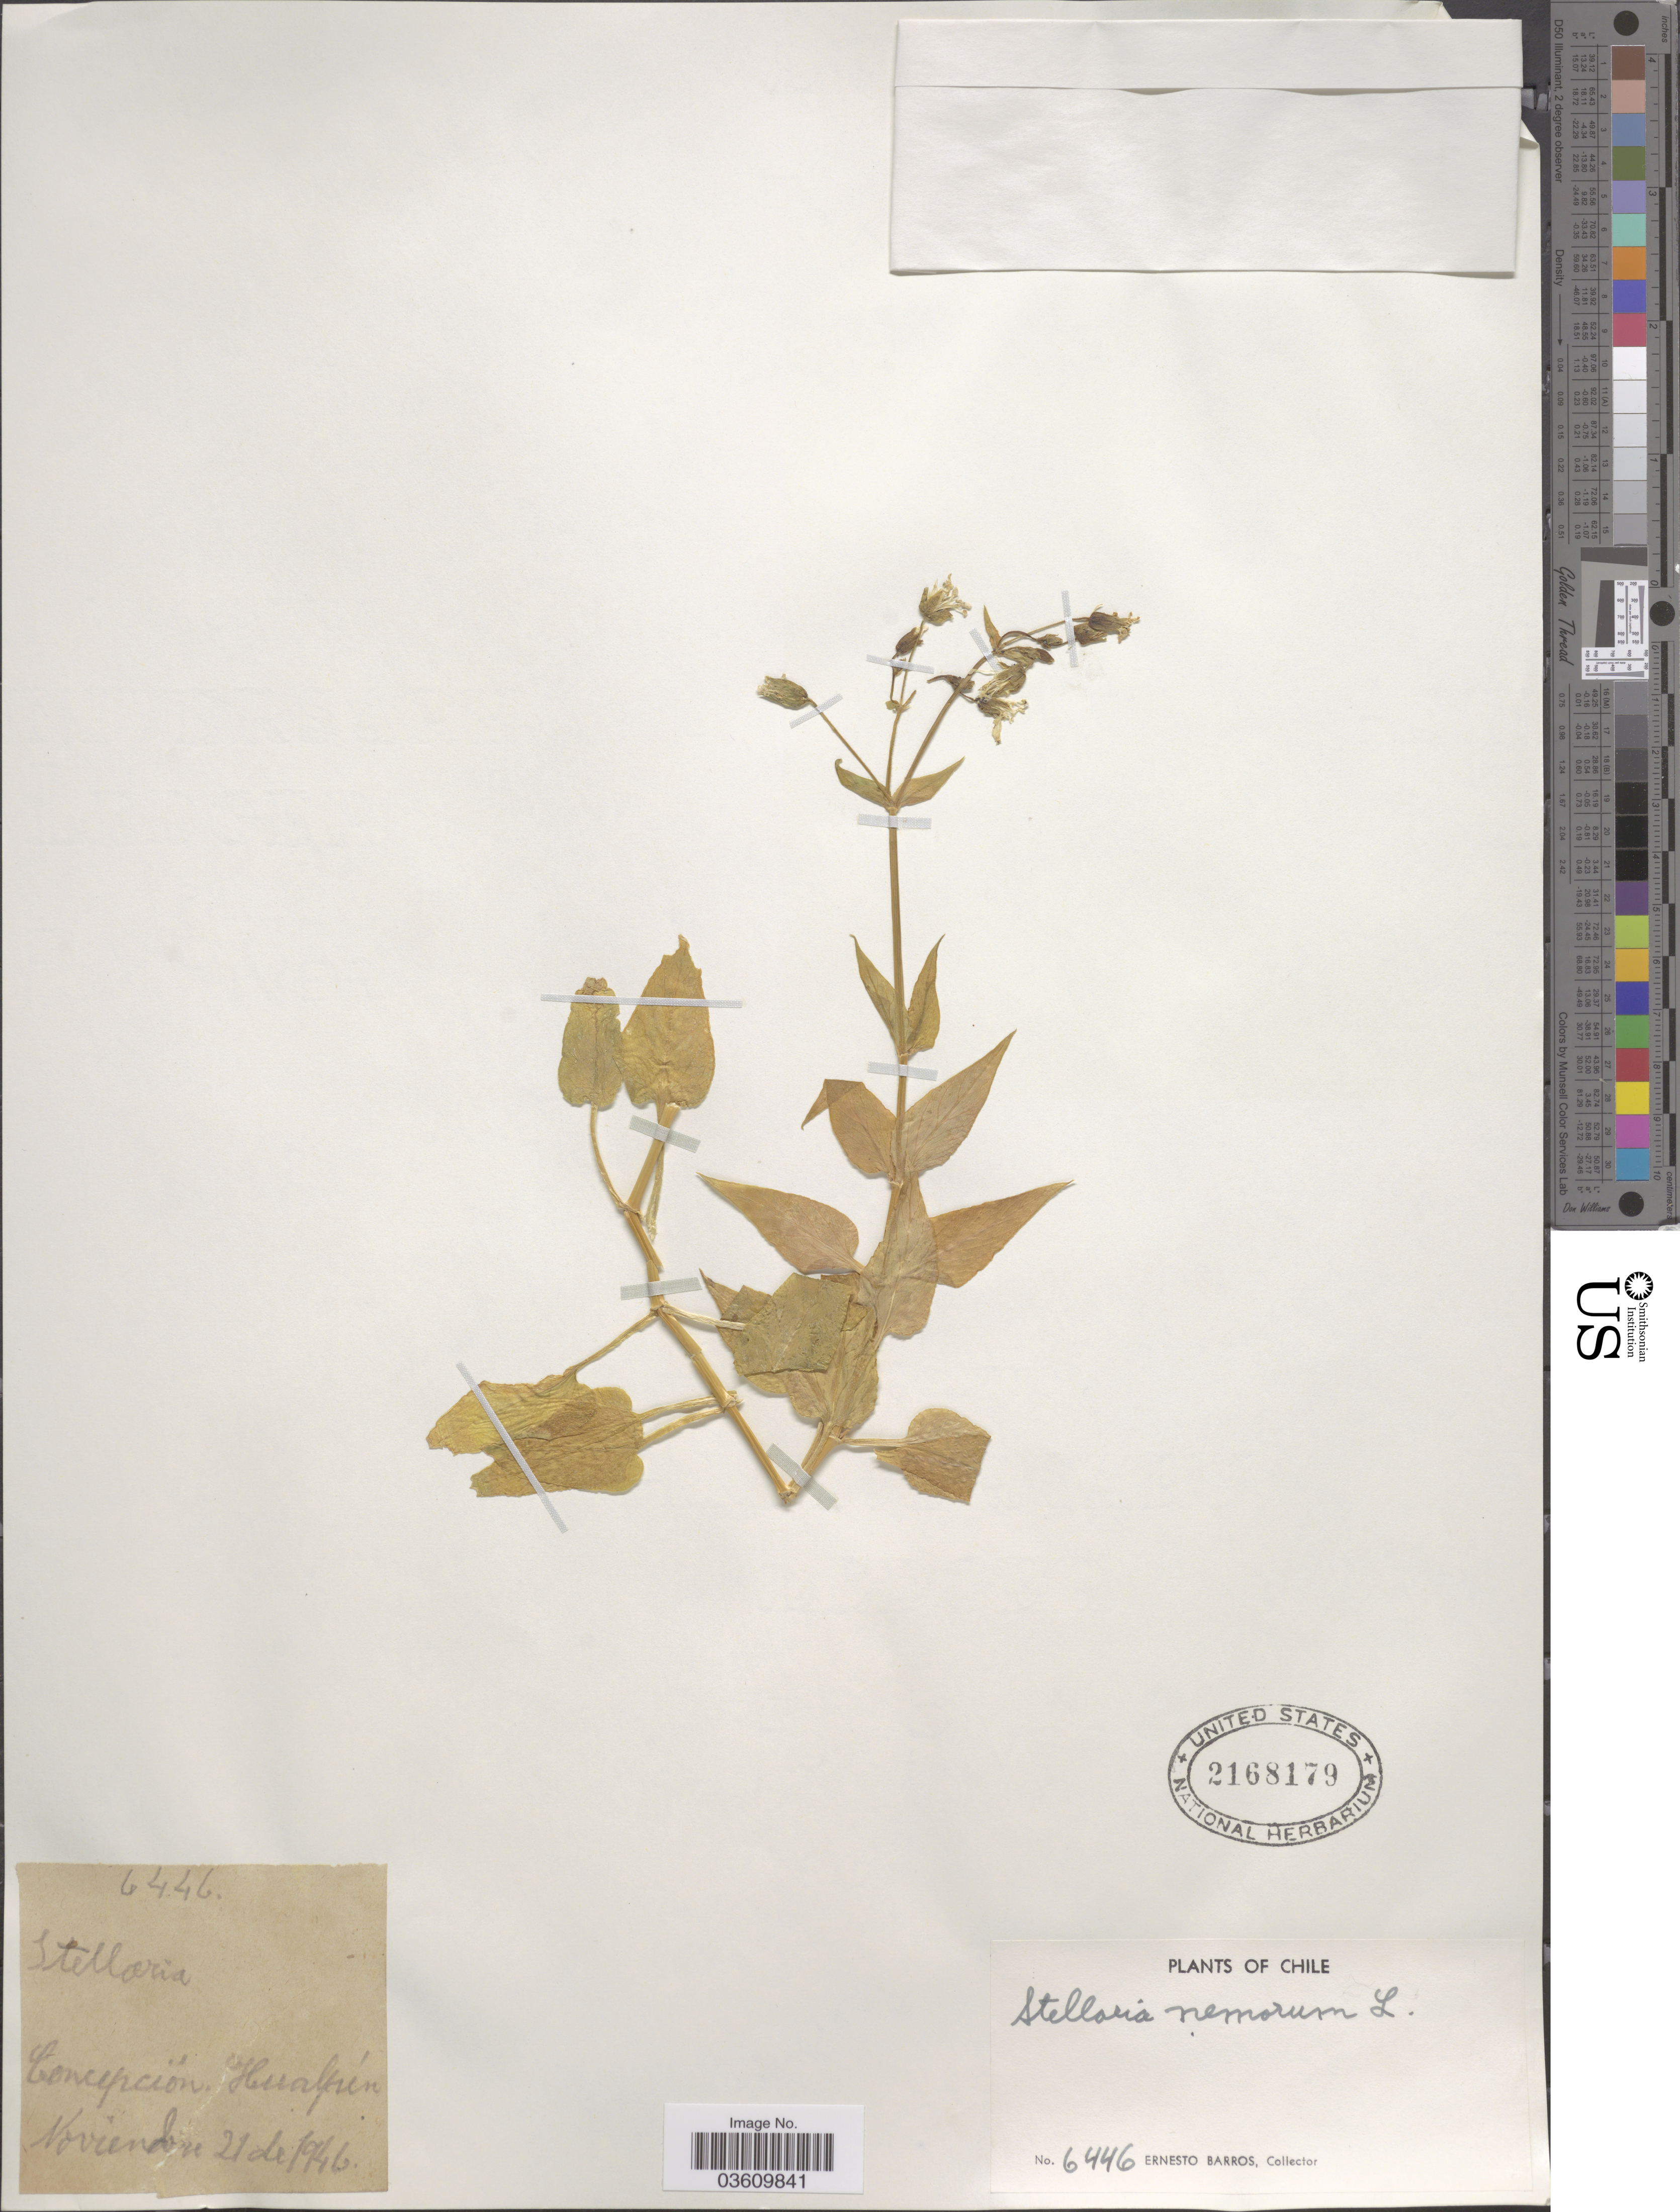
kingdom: Plantae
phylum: Tracheophyta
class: Magnoliopsida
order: Caryophyllales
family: Caryophyllaceae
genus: Stellaria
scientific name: Stellaria nemorum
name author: L.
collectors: E. Barros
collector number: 6446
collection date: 1946-11-21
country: Chile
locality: Concepción. Hualpén.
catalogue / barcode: US 2168179